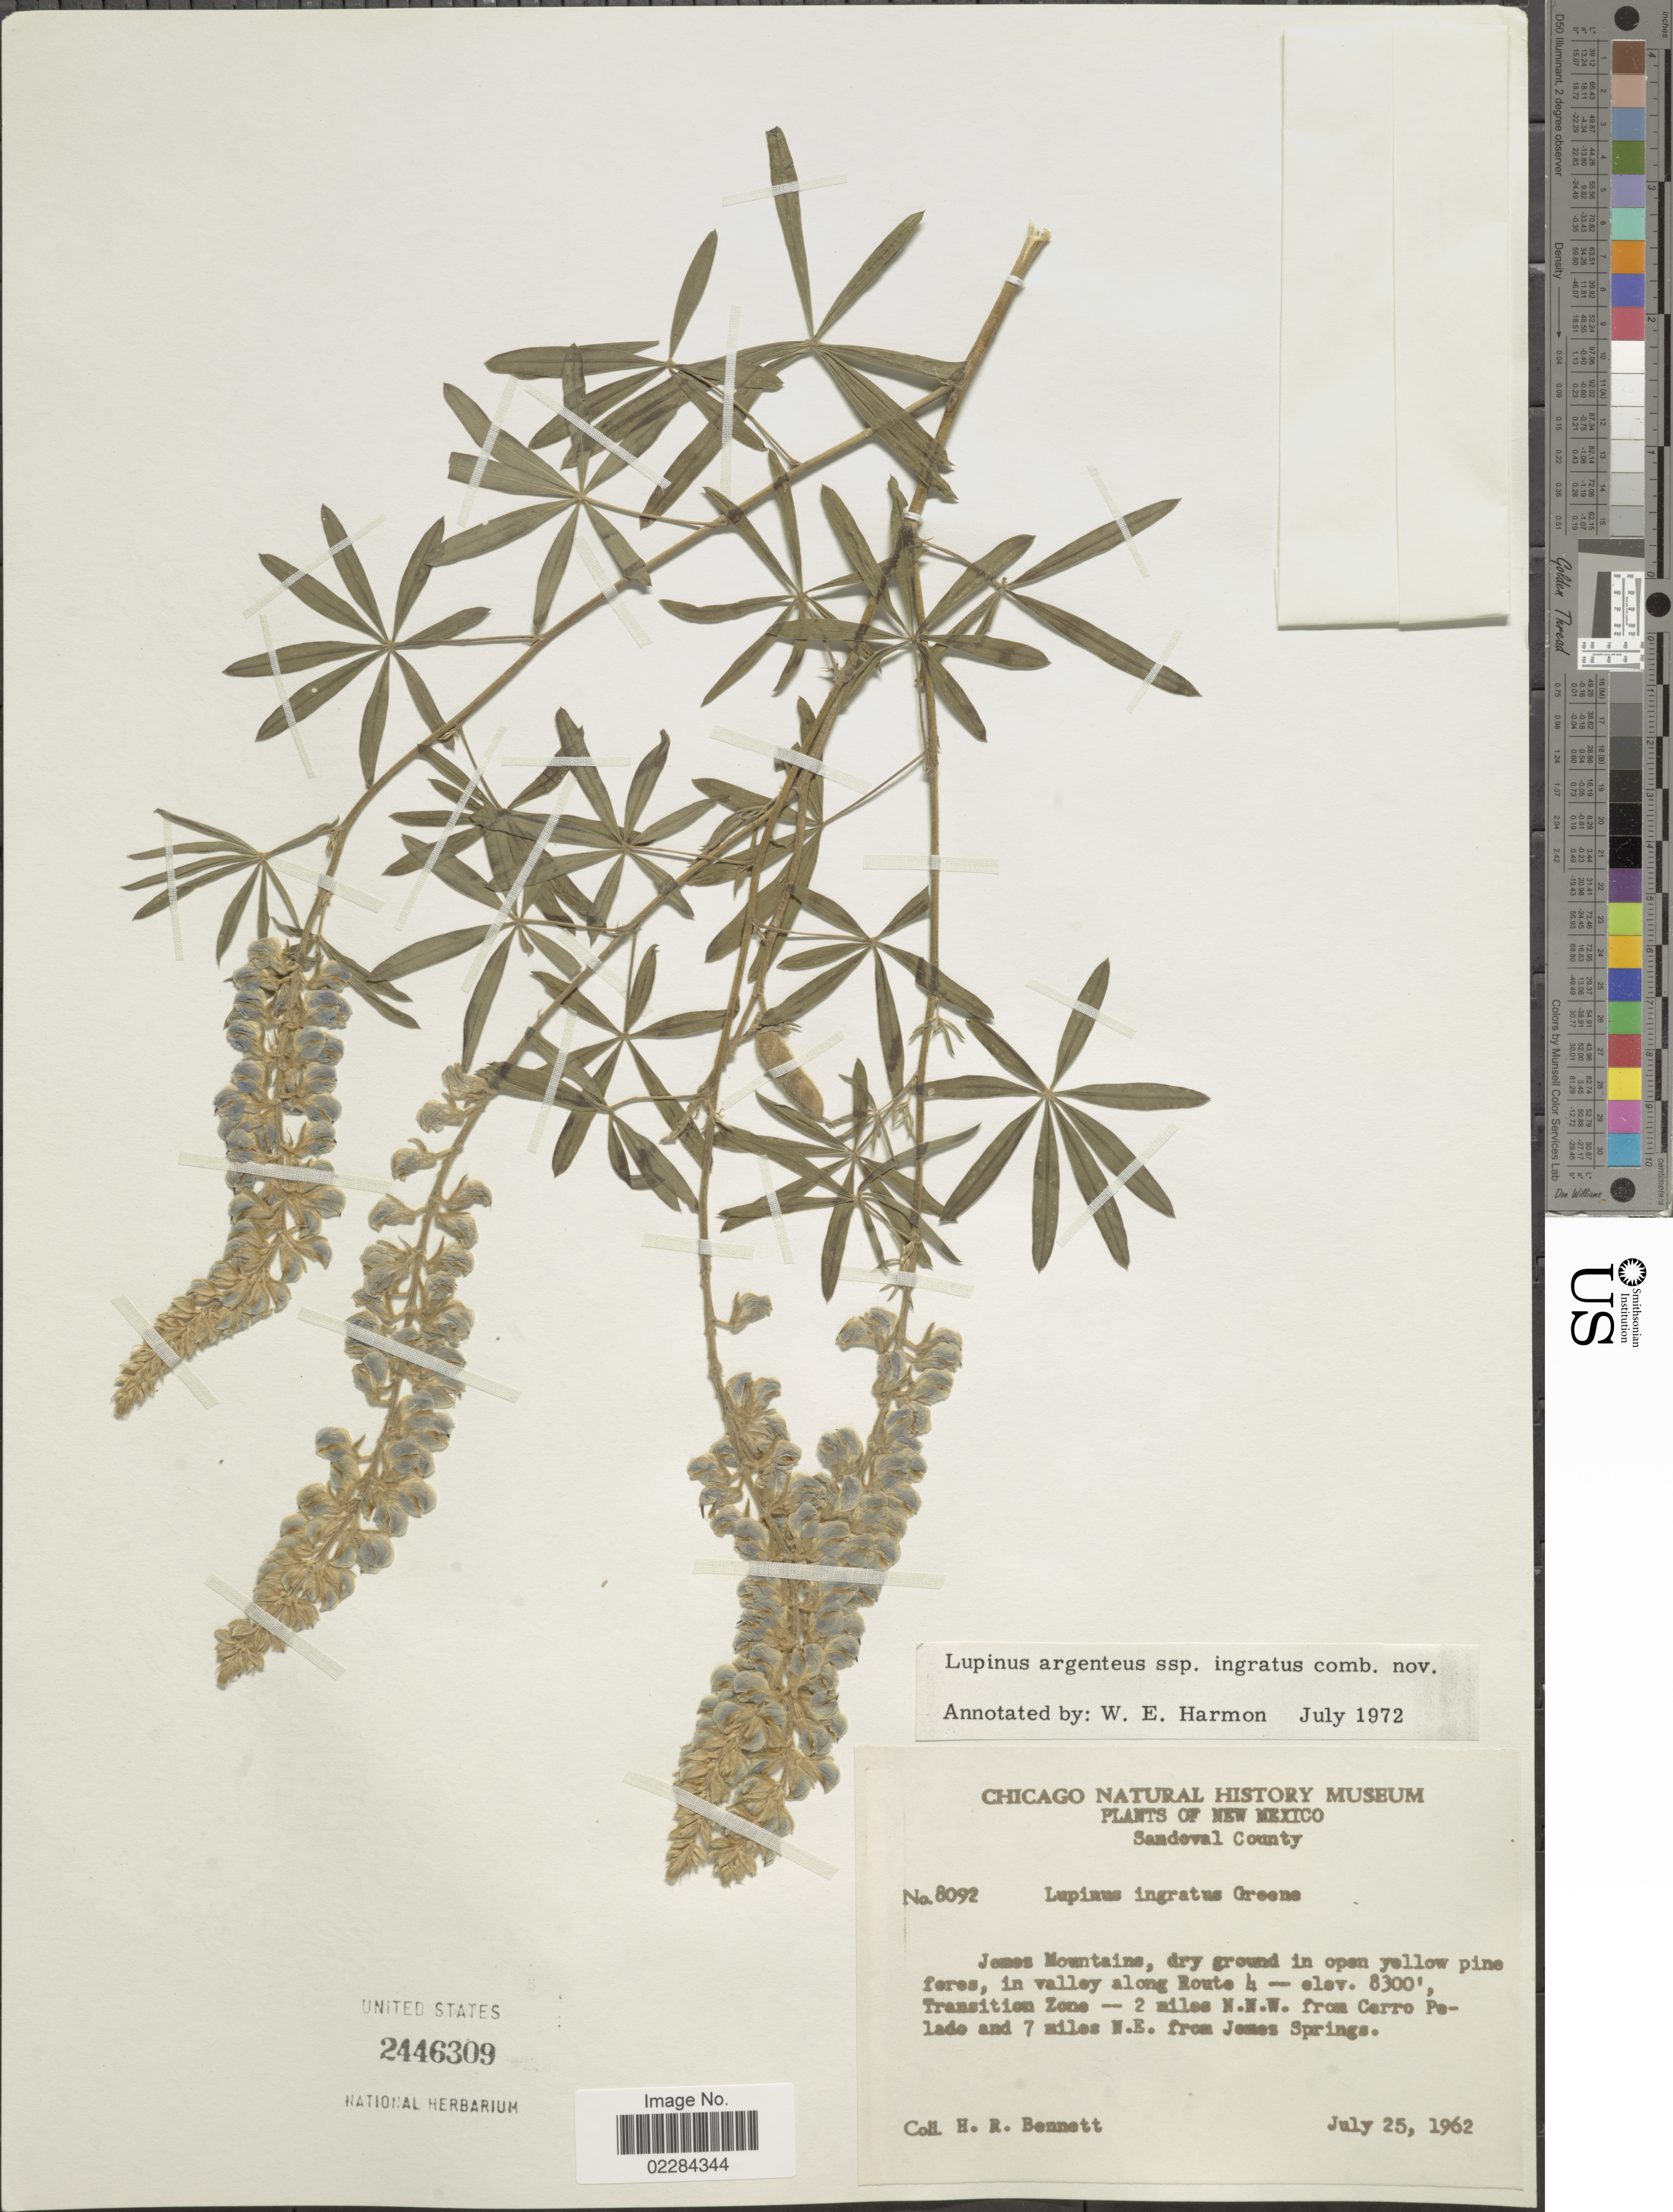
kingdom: Plantae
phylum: Tracheophyta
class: Magnoliopsida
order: Fabales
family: Fabaceae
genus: Lupinus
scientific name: Lupinus argenteus var. fulvomaculatus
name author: (Payson) Barneby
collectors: H. R. Bennett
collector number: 8092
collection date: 1962-07-25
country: United States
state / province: New Mexico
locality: Sandeval County. James Mountains, dry ground in open yellow pine fores, in valley along Route 4. ransition Zone - 2 miles N.N.W. from Carro Pelado and 7 miles N.E. from James Springs.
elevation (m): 2530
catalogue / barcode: US 2446309